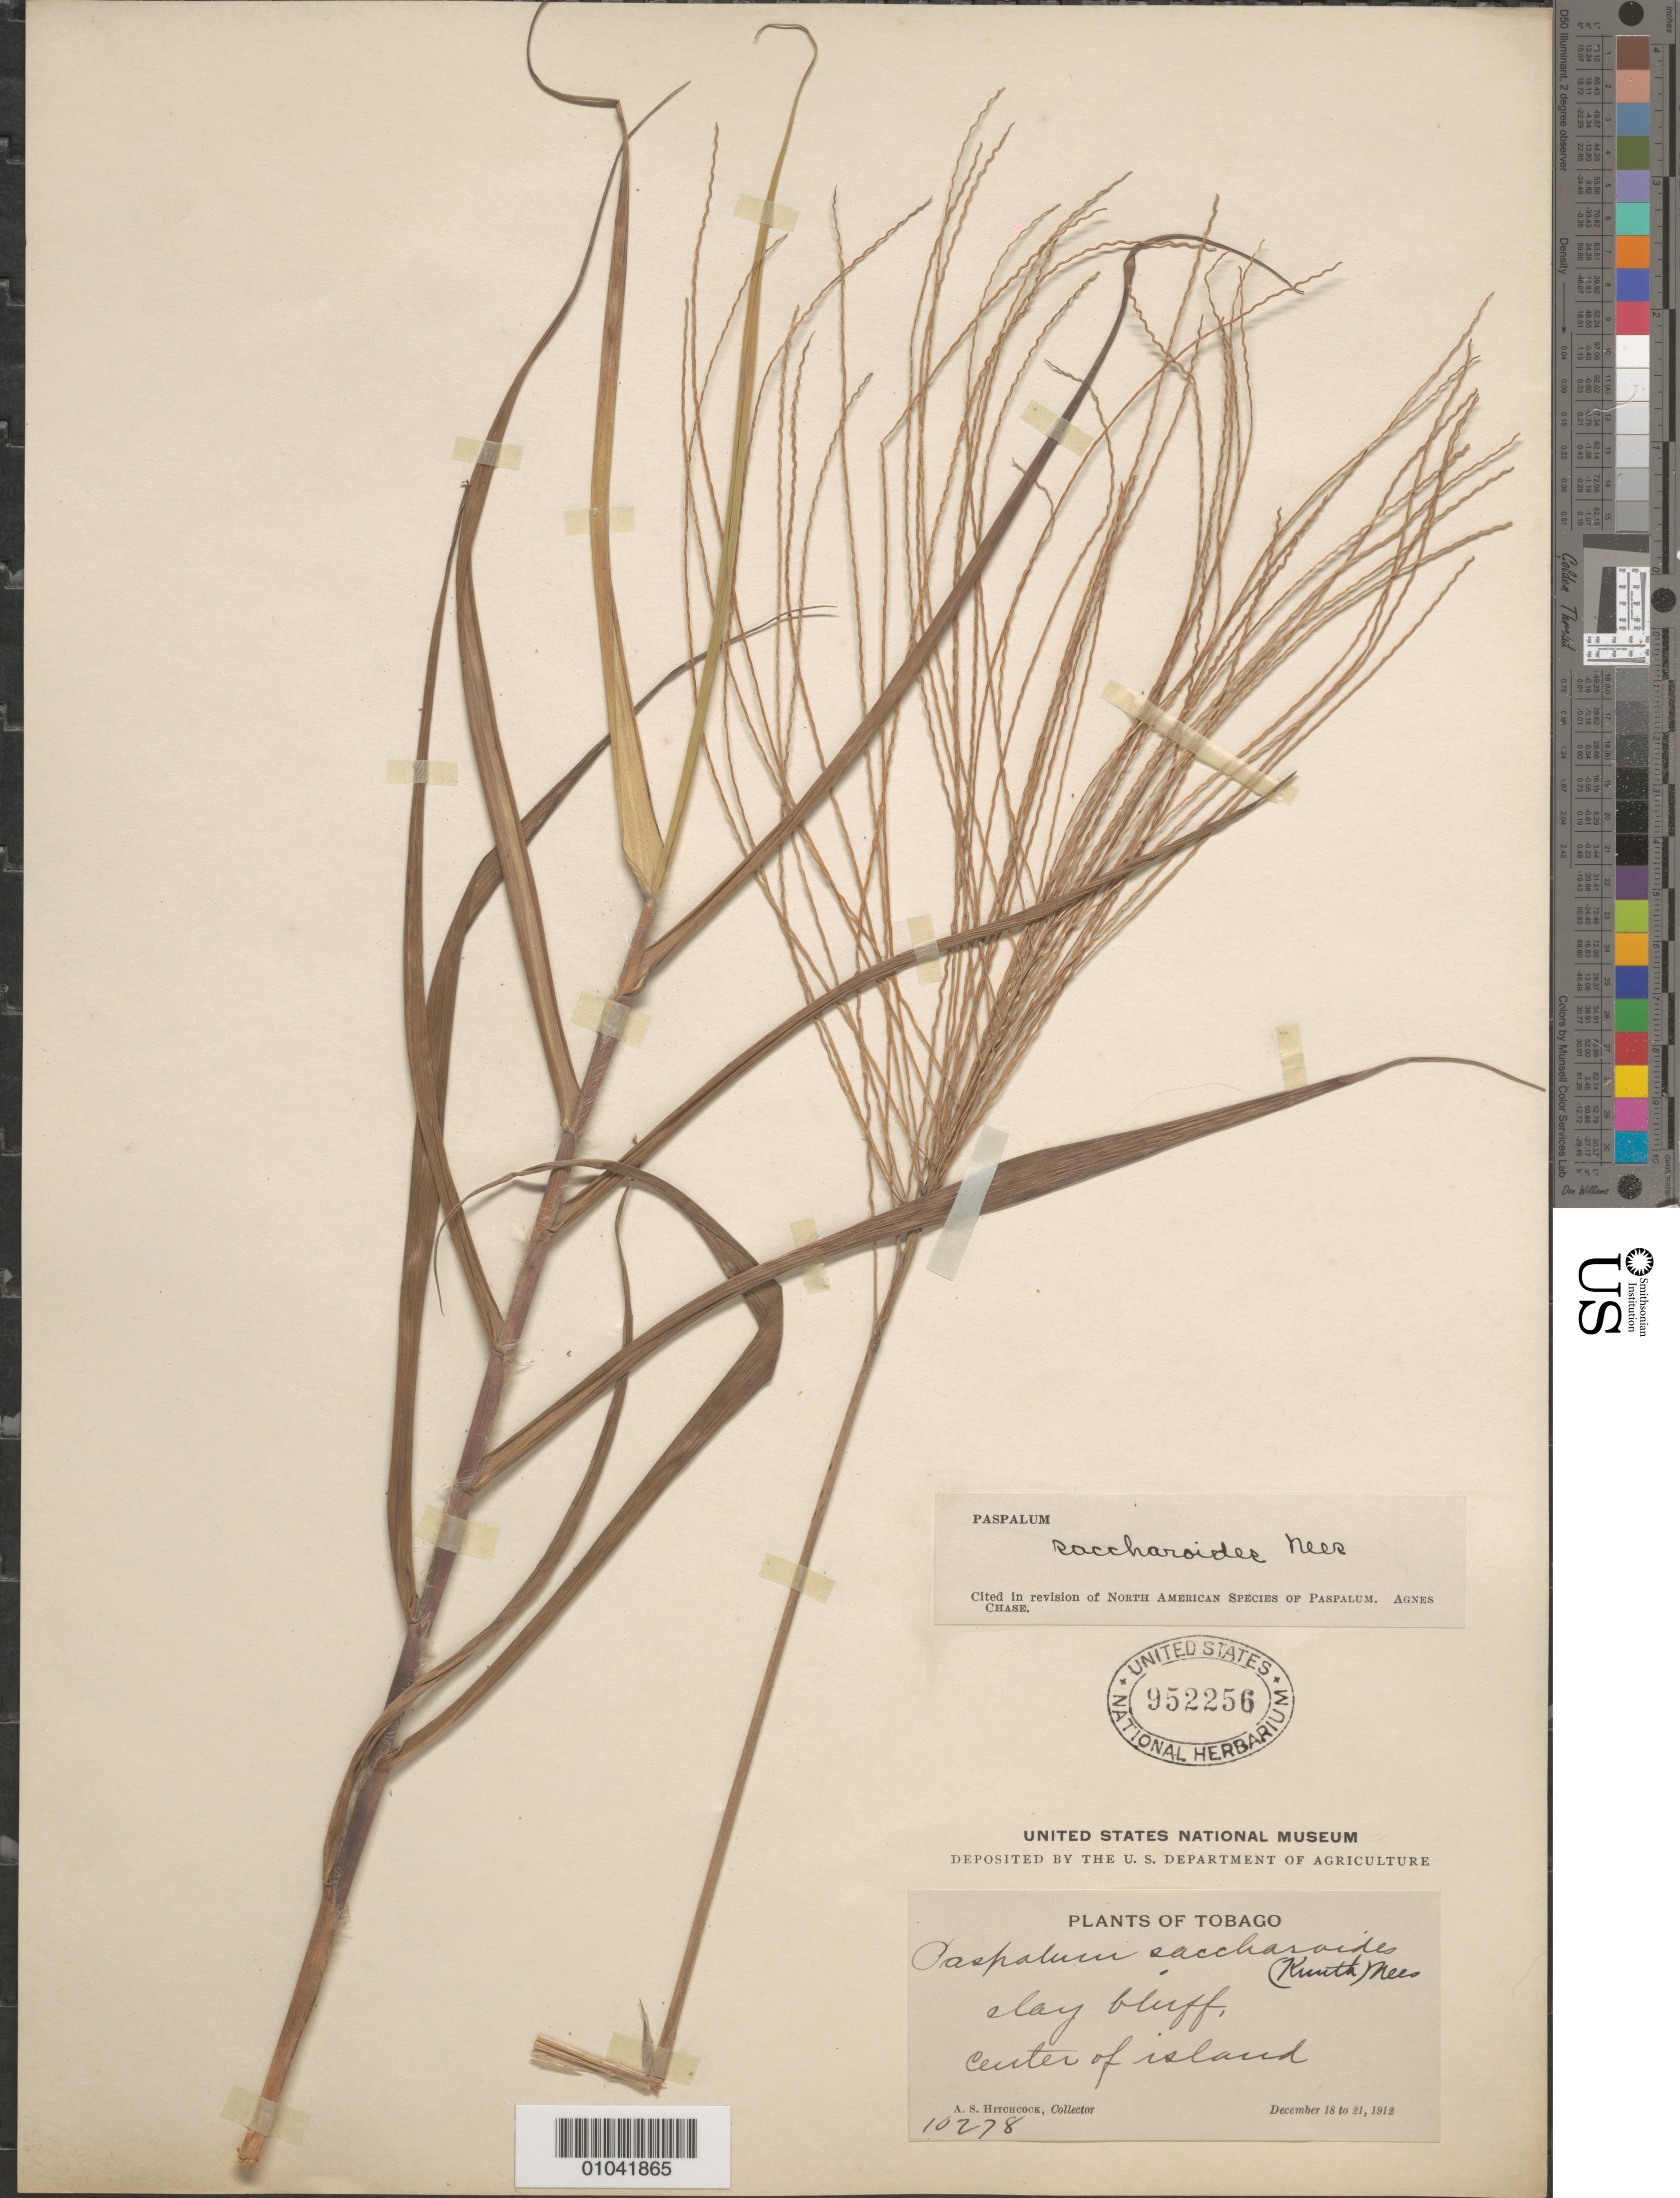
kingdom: Plantae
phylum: Tracheophyta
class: Liliopsida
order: Poales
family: Poaceae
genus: Paspalum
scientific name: Paspalum saccharoides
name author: Nees ex Trin.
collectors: A. S. Hitchcock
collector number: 10278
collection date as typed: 18 Dec 1912 to 21 Dec 1912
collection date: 1912-12-18/1912-12-21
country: Trinidad and Tobago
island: Tobago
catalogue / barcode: US 952256